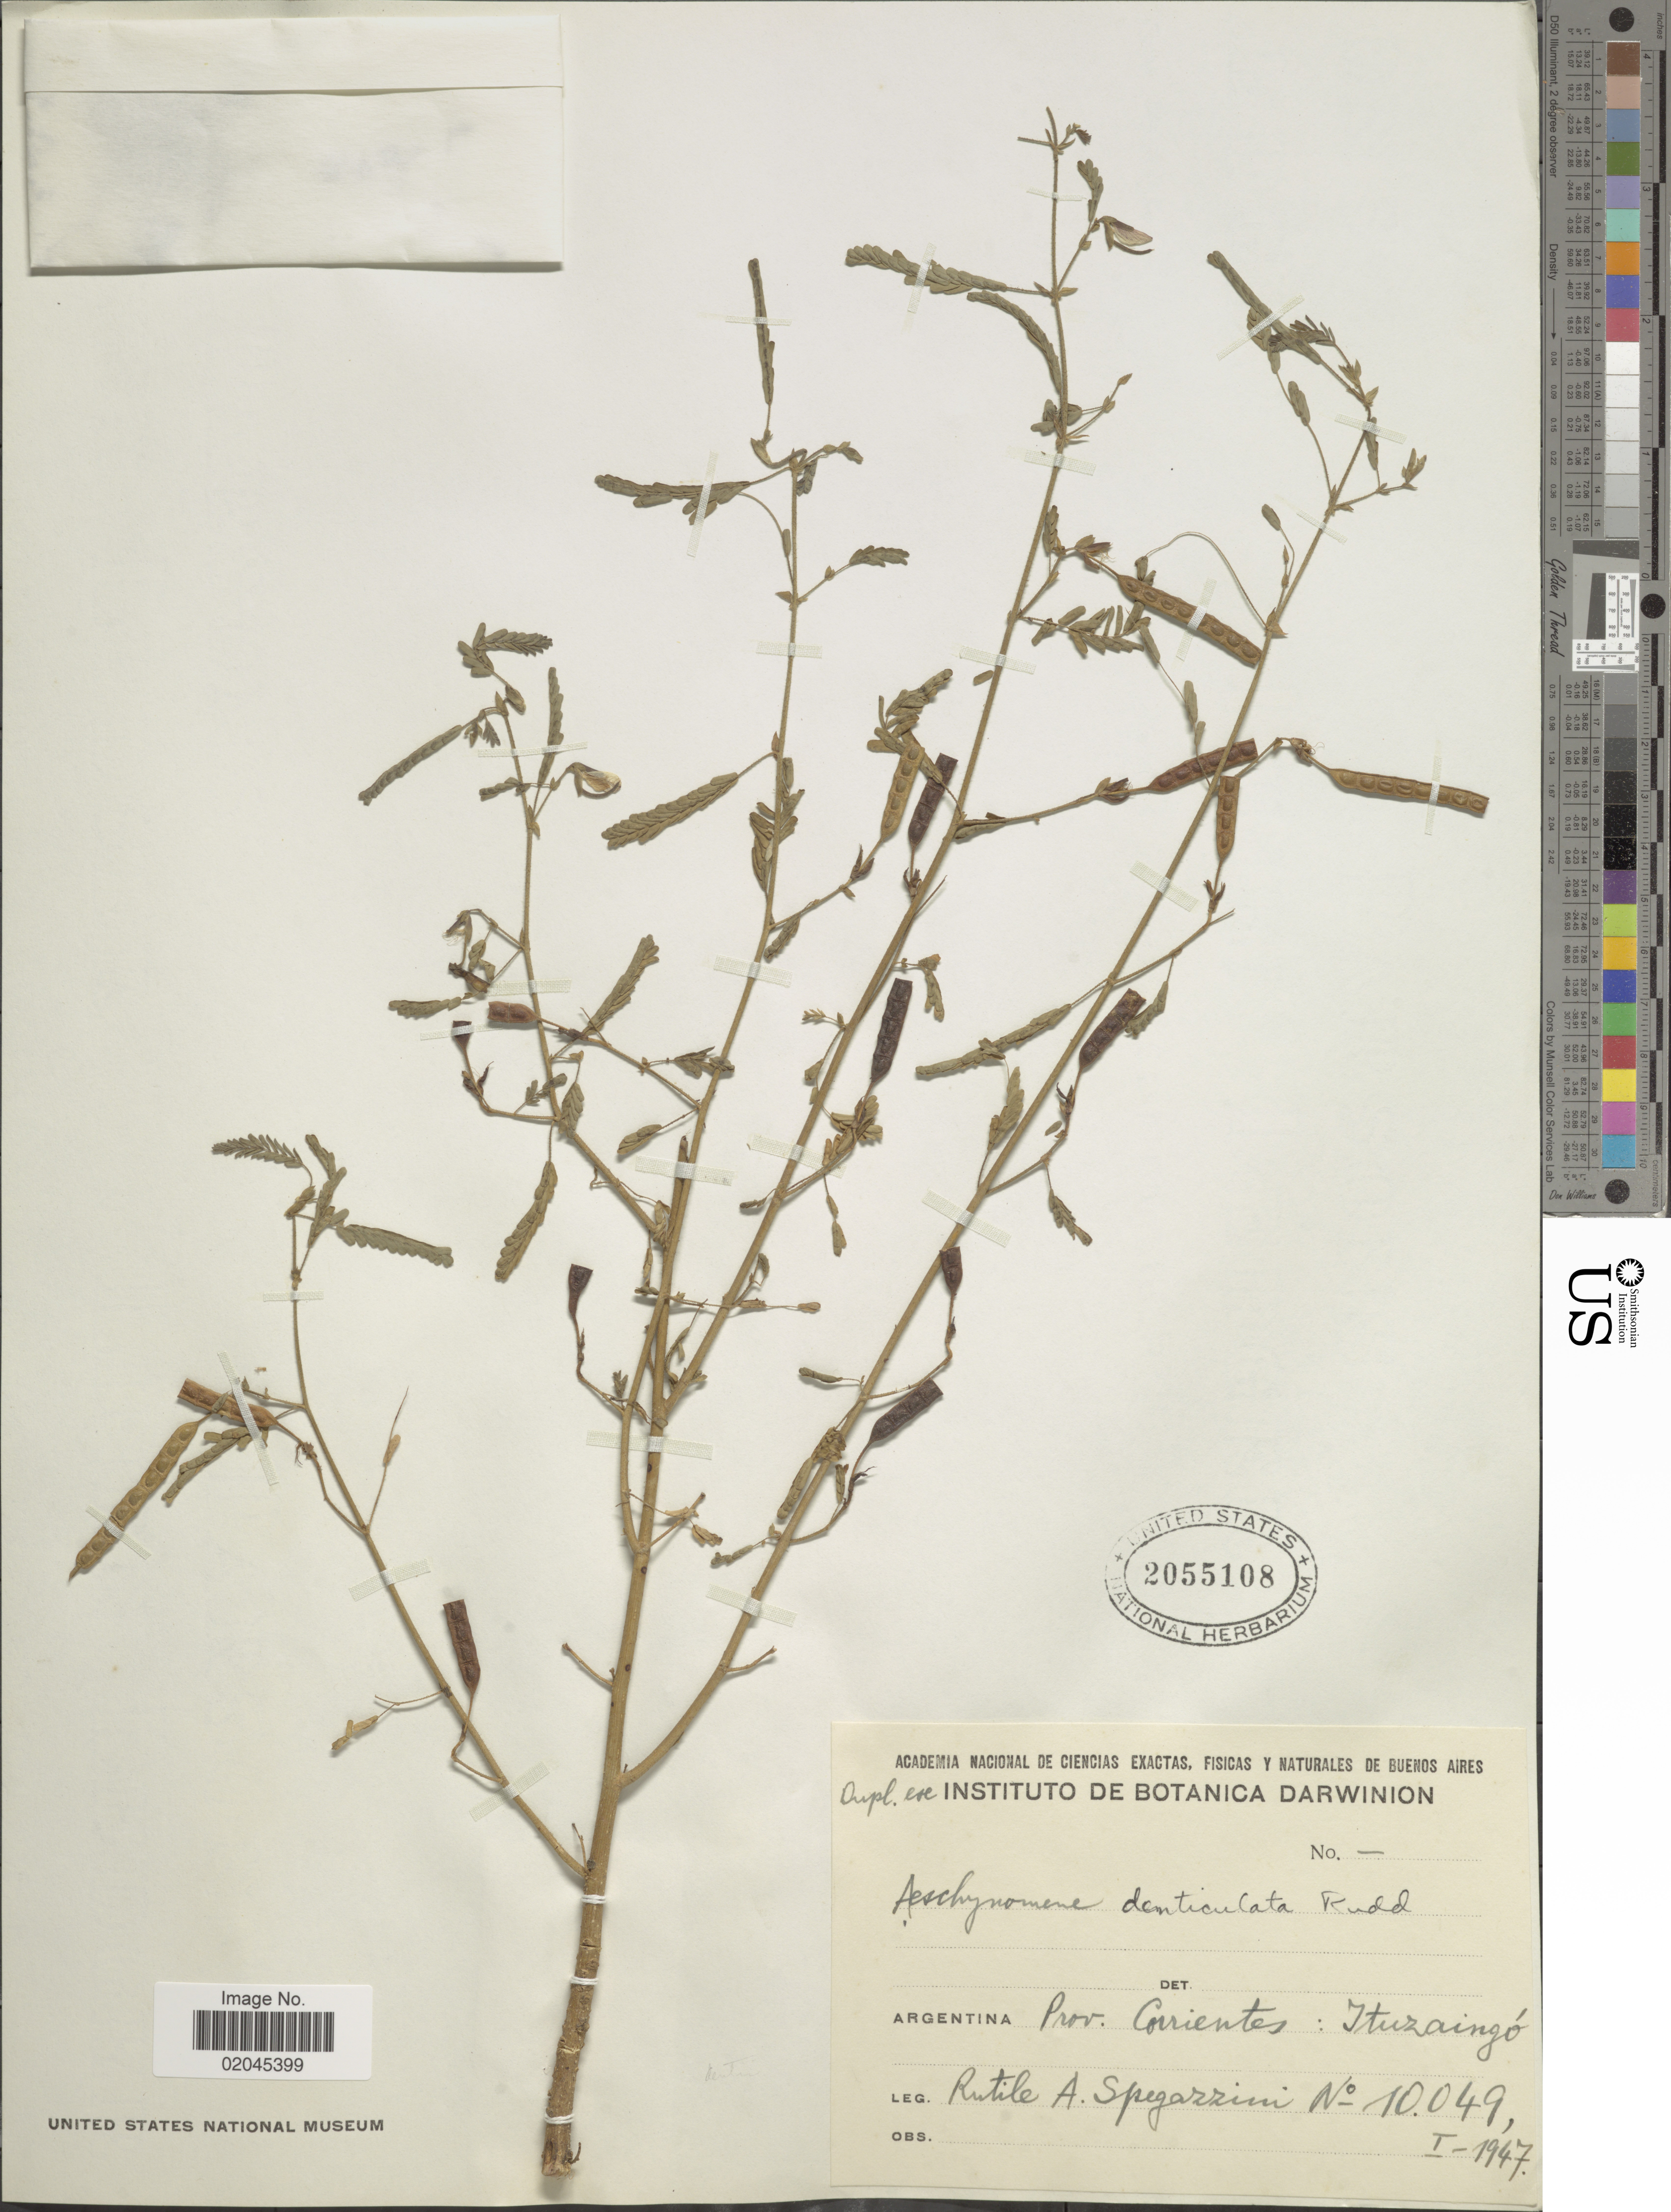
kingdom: Plantae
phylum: Tracheophyta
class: Magnoliopsida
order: Fabales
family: Fabaceae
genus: Aeschynomene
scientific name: Aeschynomene denticulata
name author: Rudd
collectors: R. Spegazzini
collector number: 10049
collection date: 1947-01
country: Argentina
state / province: Corrientes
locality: Prov. Corrientes, Ituzaingo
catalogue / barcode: US 2055108